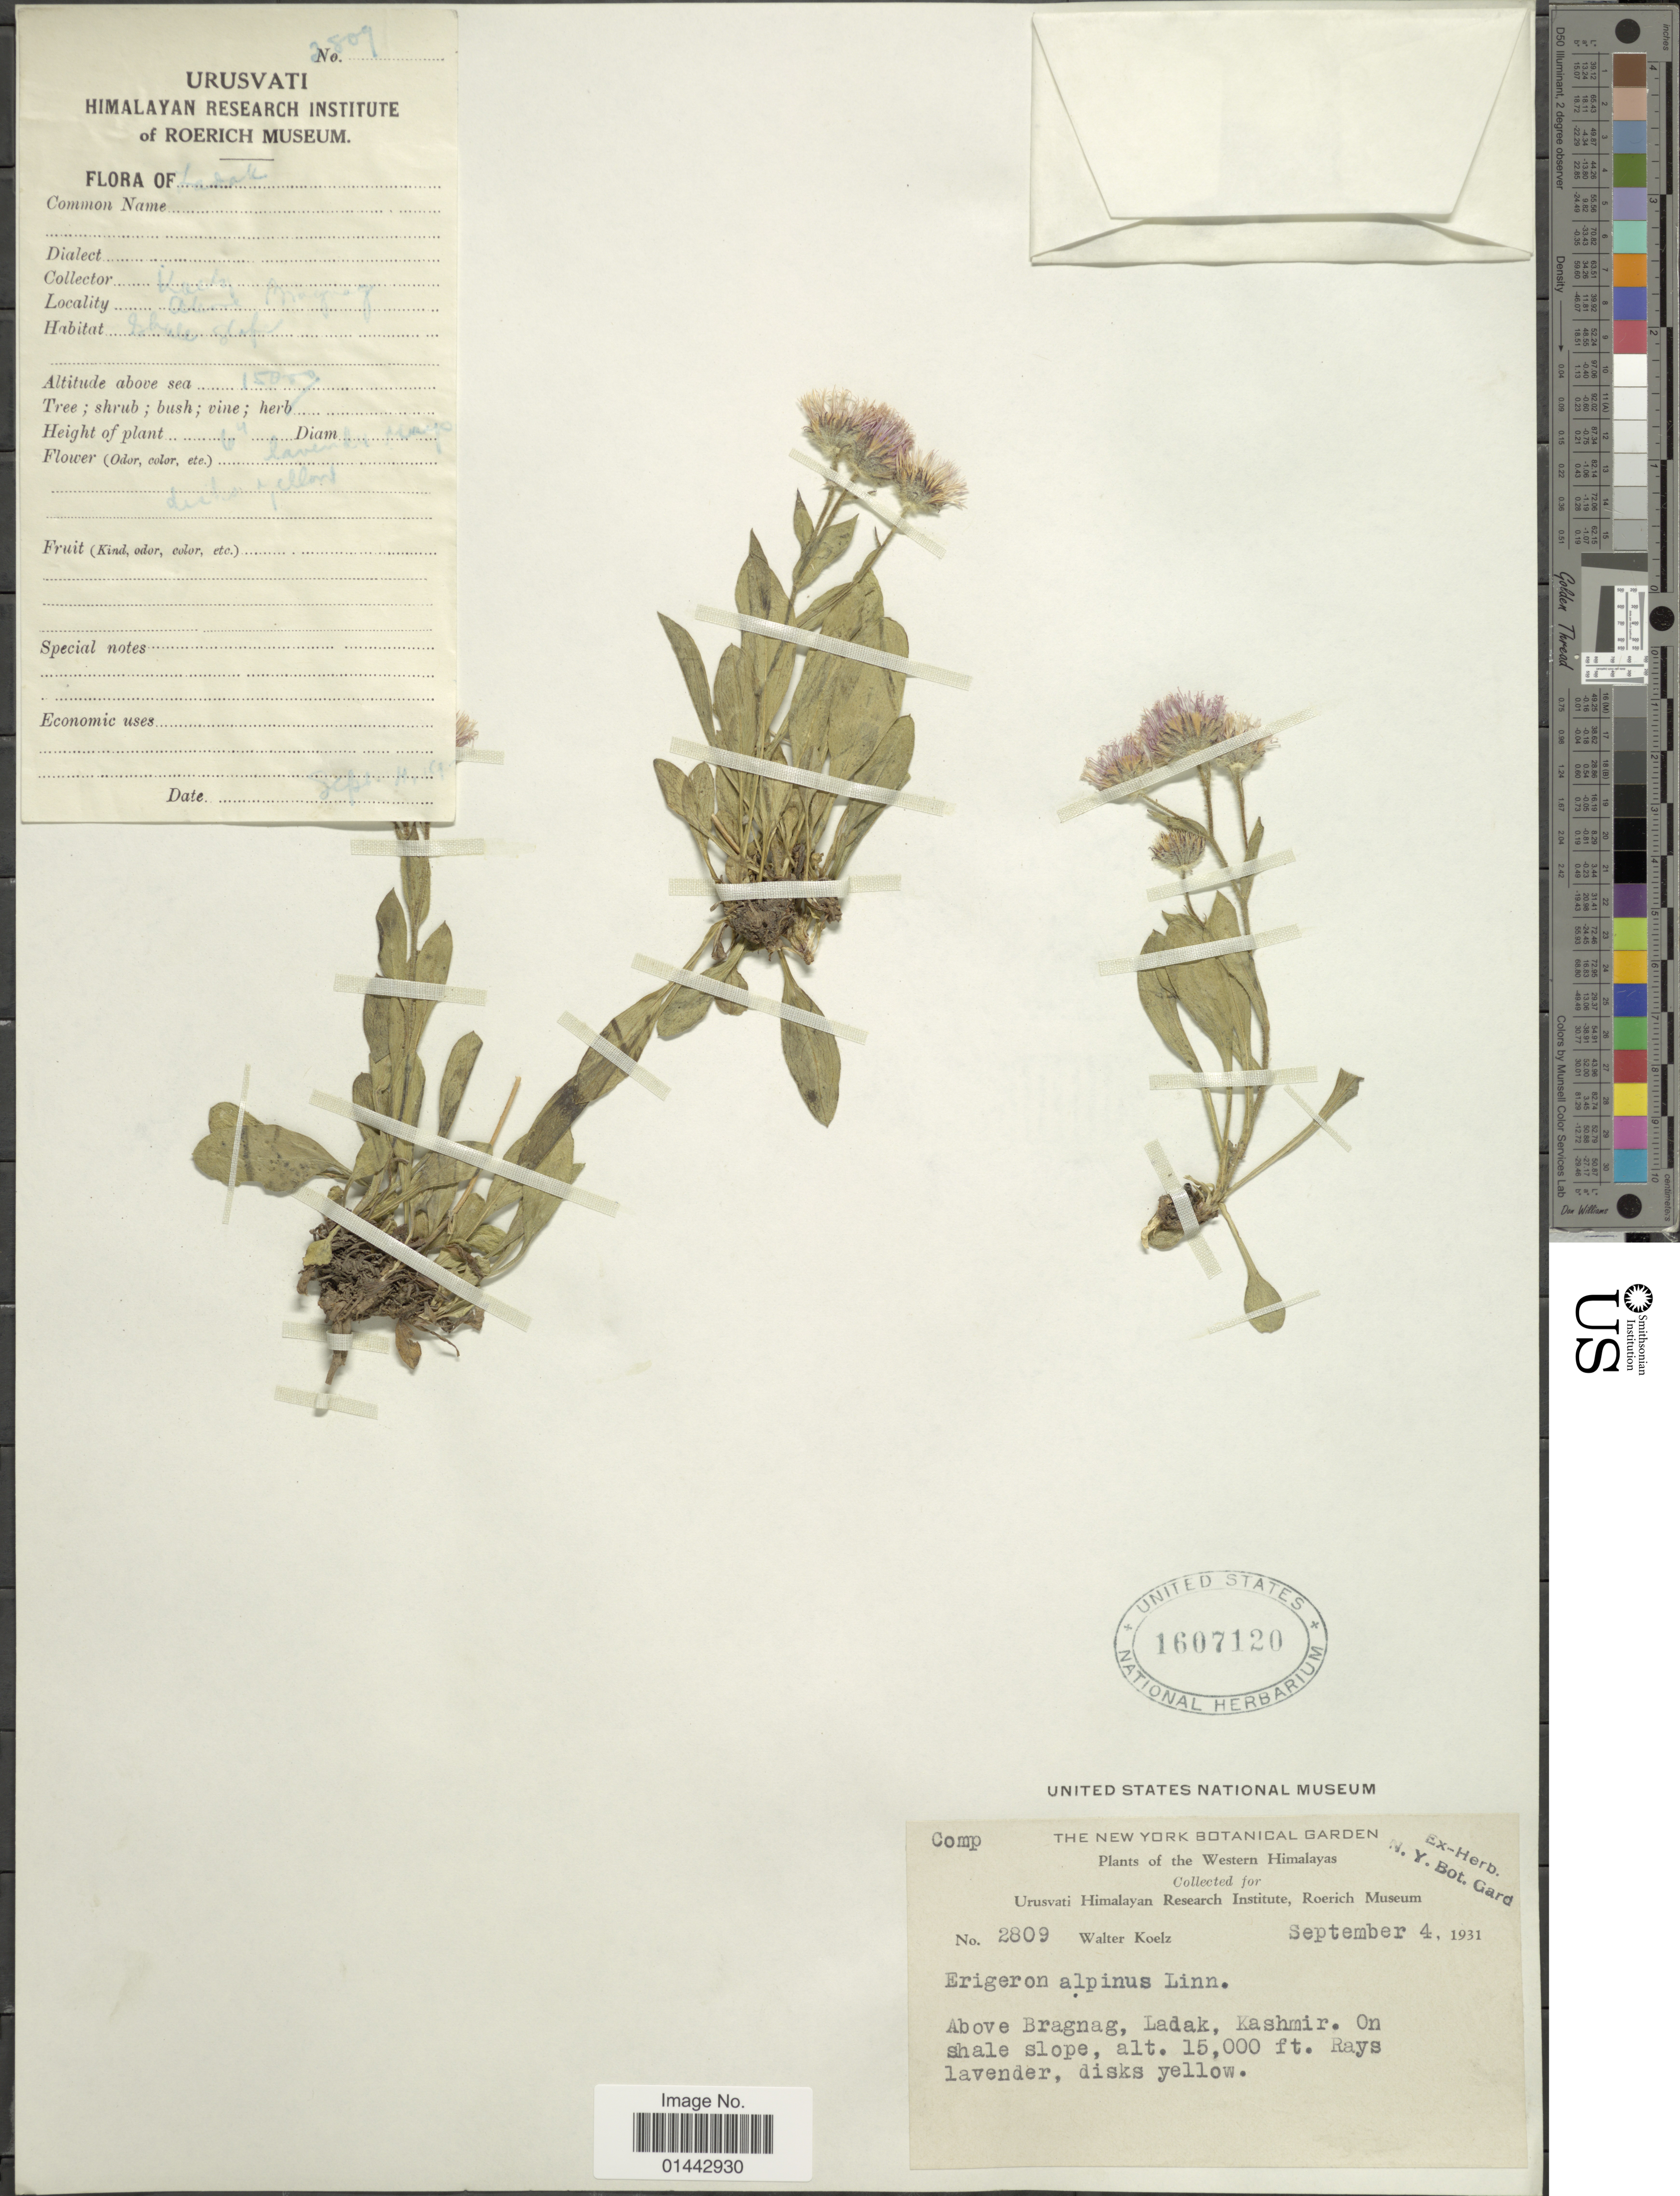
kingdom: Plantae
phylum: Tracheophyta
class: Magnoliopsida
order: Asterales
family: Asteraceae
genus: Erigeron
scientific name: Erigeron alpinus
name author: L.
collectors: W. N. Koelz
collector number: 2809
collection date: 1931-09-04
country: India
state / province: Ladakh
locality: Western Himalayan, above Bragnag, Ladak, Kashmir, on shale slope.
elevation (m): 4572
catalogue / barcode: US 1607120